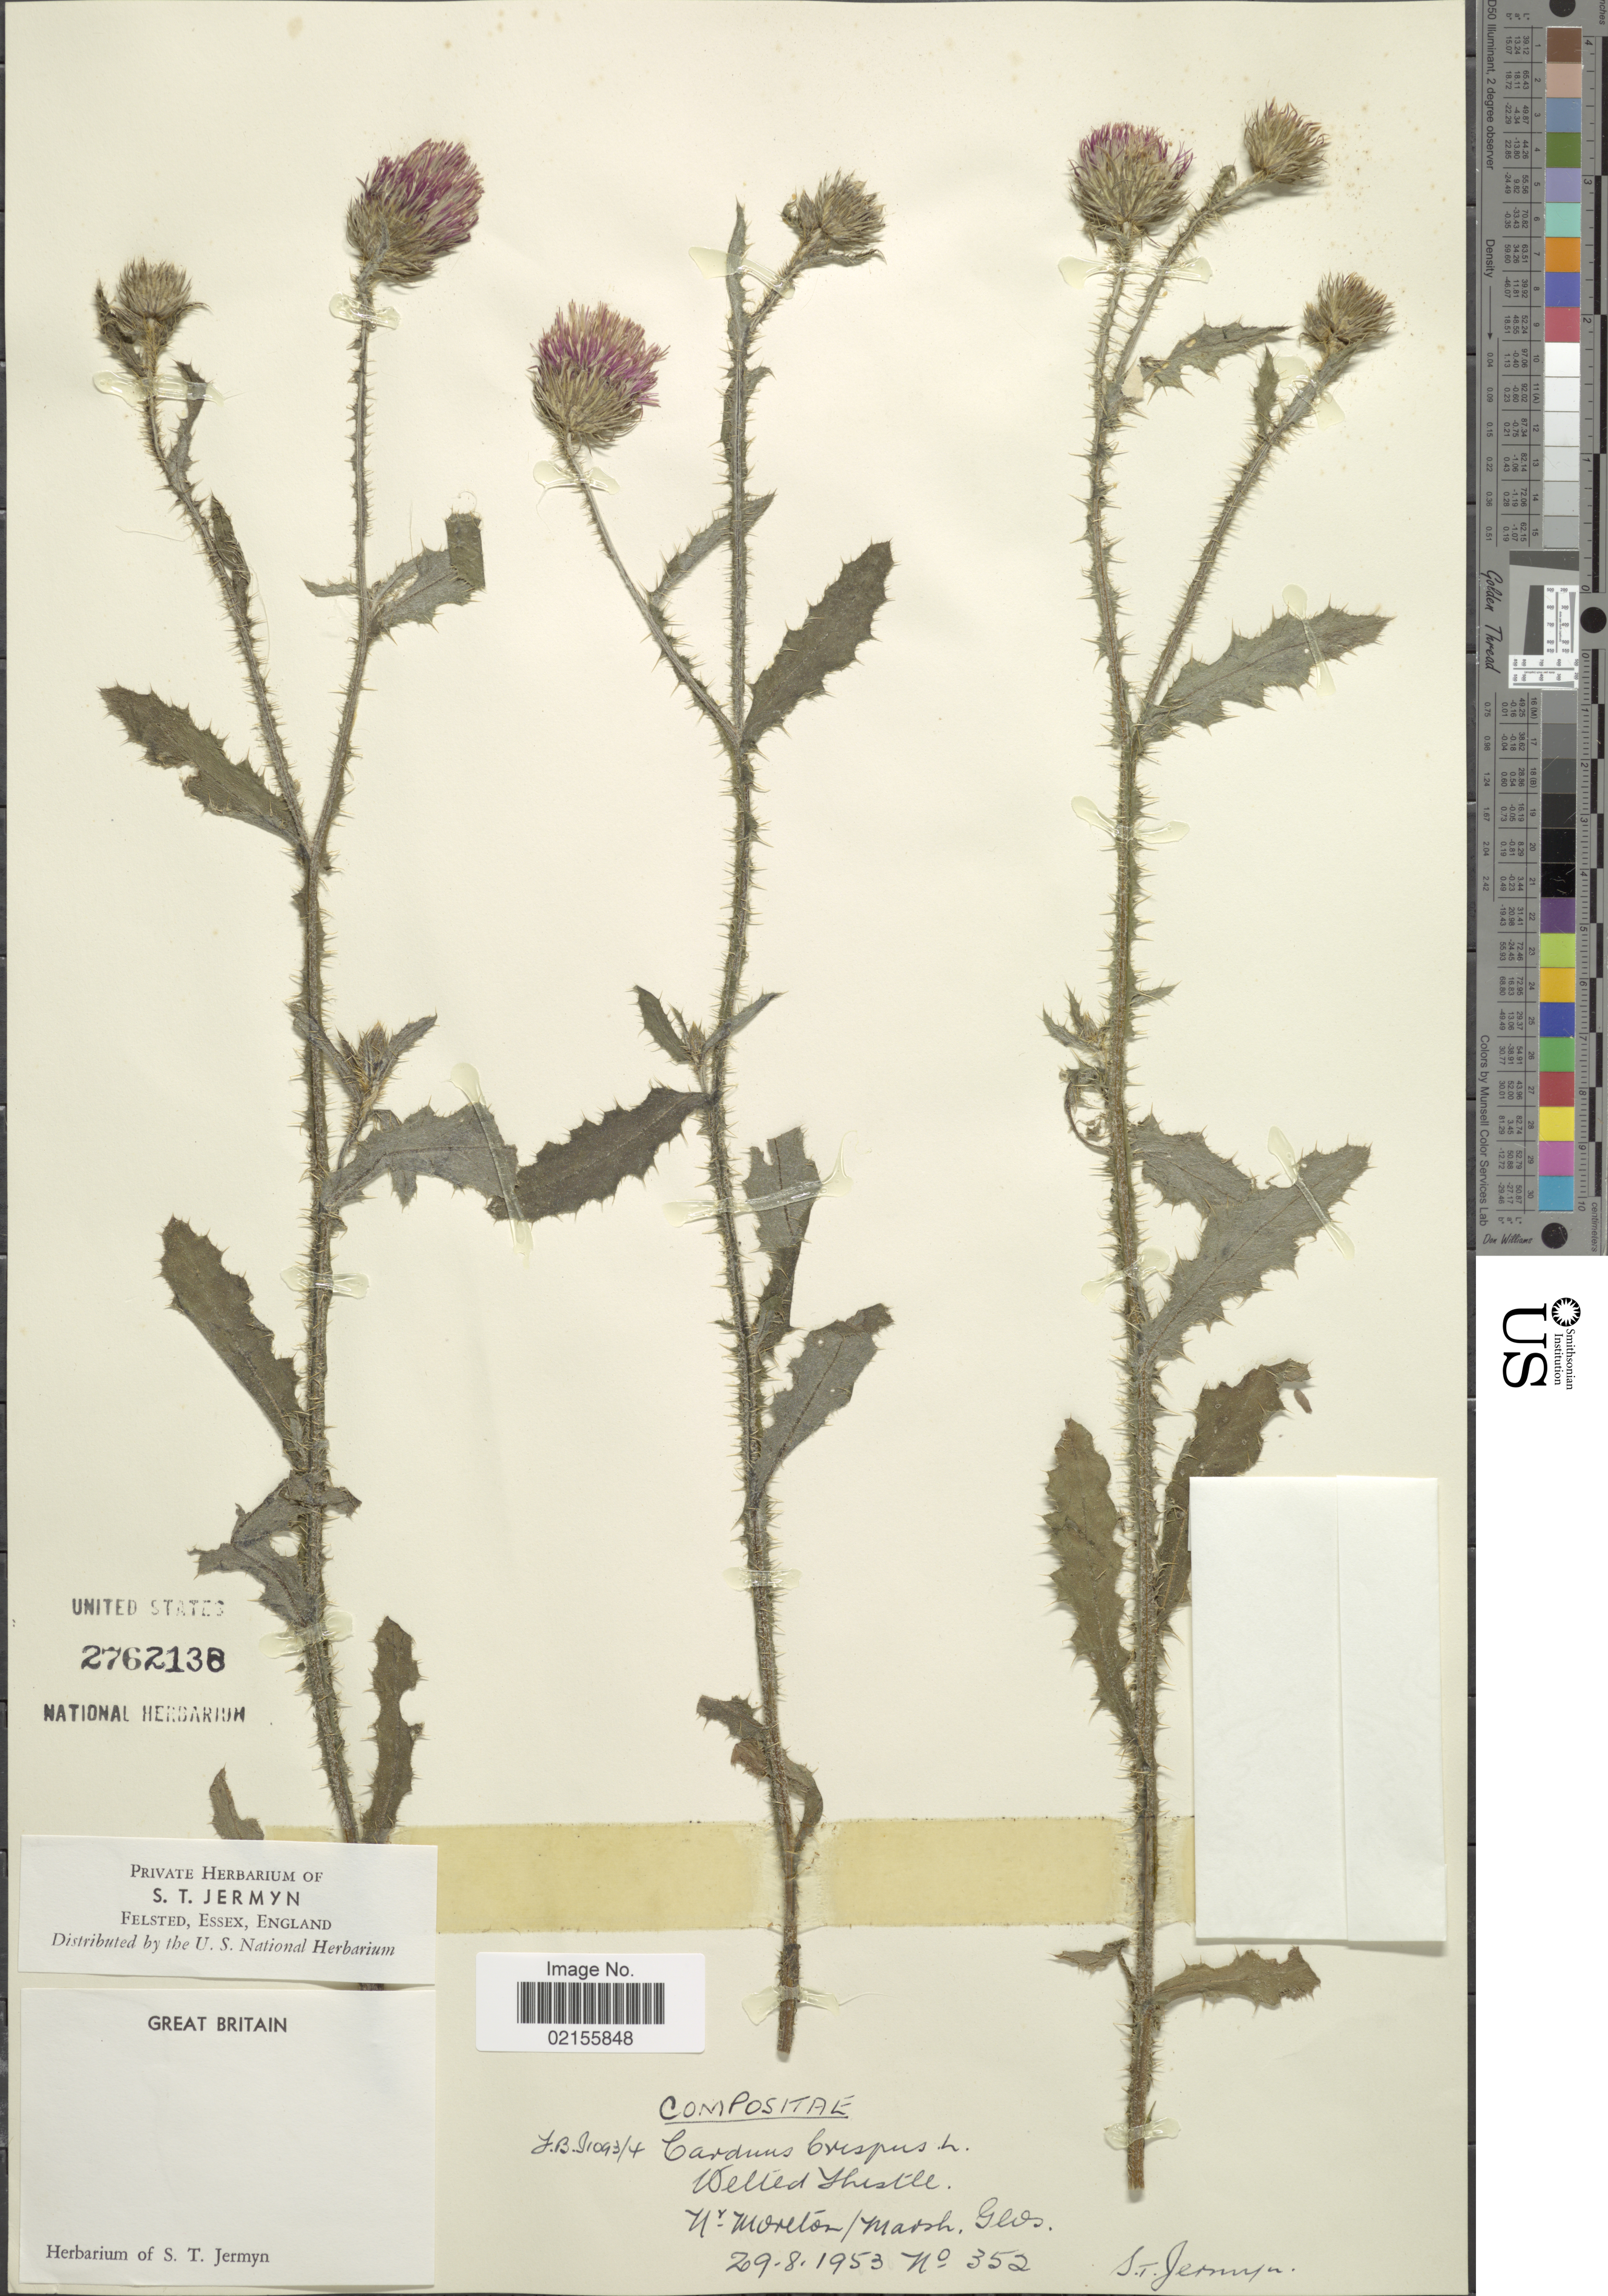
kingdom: Plantae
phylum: Tracheophyta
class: Magnoliopsida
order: Asterales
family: Asteraceae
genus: Carduus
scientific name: Carduus crispus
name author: L.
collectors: S. Jermyn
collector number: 352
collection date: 1952-08-29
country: United Kingdom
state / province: England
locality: N. Moreton/marsh Geos, Great Britain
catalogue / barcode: US 2762138